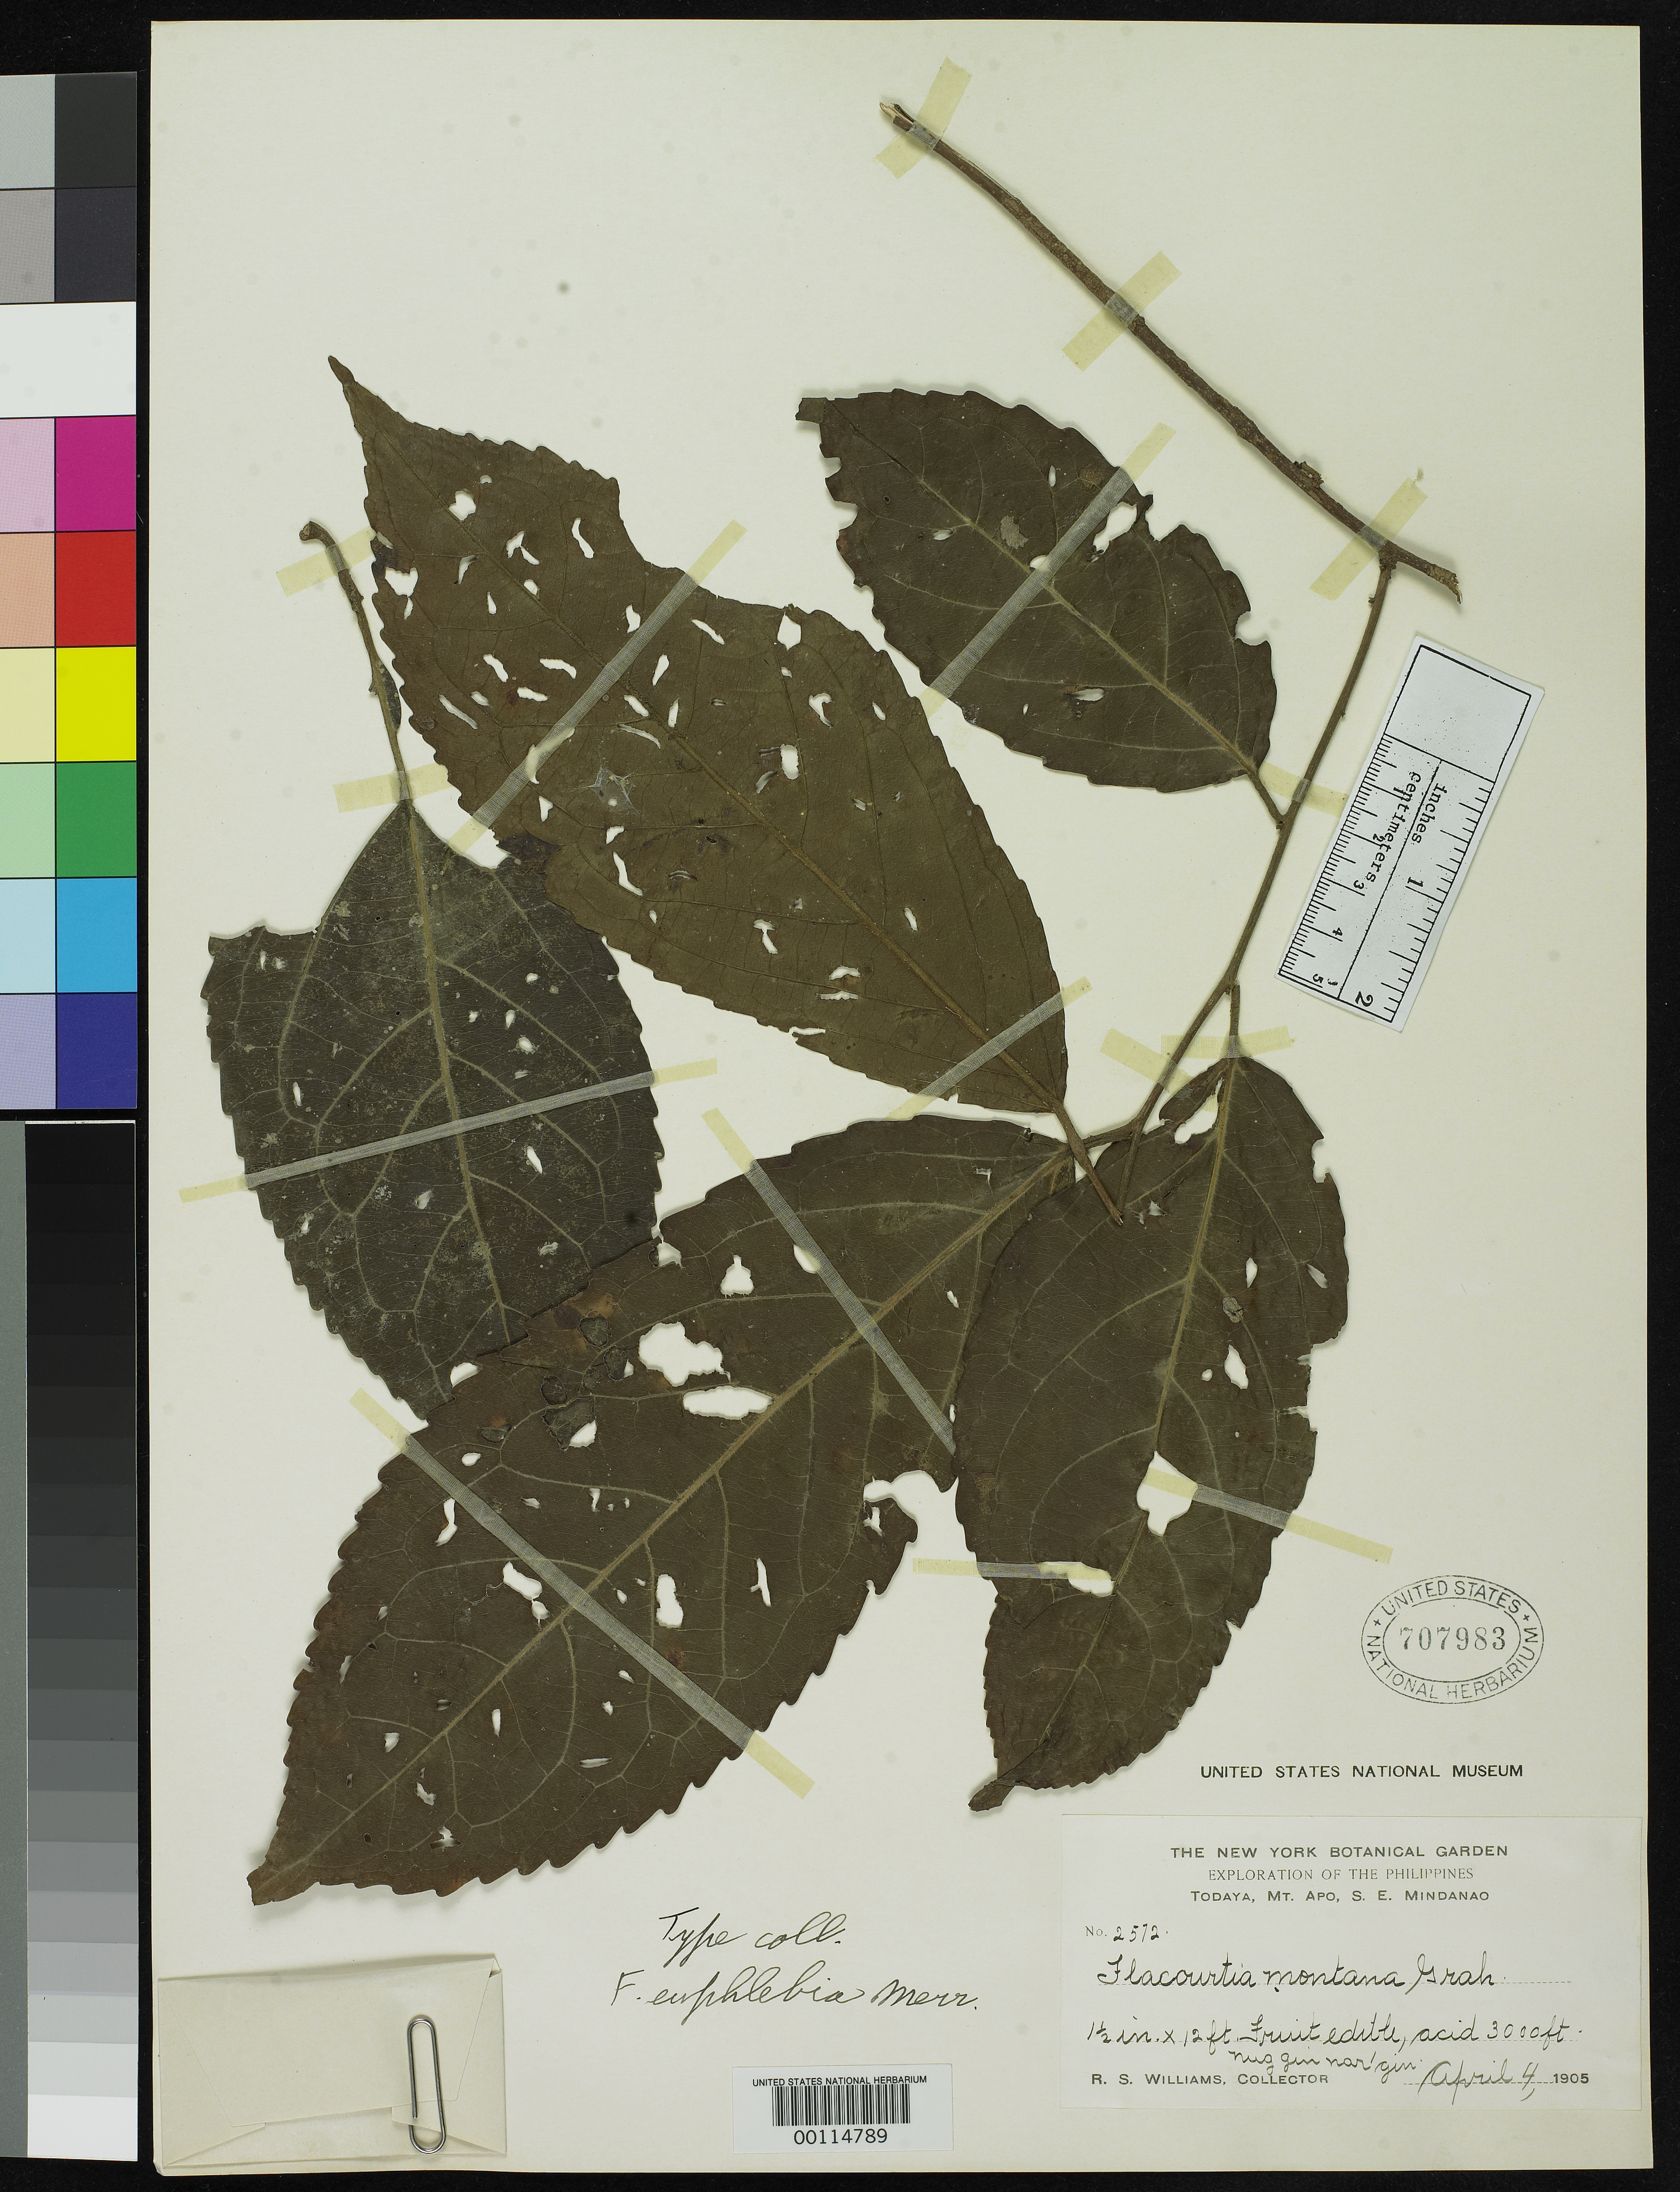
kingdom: Plantae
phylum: Tracheophyta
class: Magnoliopsida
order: Malpighiales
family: Salicaceae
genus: Flacourtia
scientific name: Flacourtia euphlebia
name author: Merr.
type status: Isotype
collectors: R. S. Williams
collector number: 2572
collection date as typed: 04 Apr 1905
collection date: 1905-04-04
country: Philippines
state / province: Davao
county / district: Davao del Sur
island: Mindanao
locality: Todaya (Mt. Apo).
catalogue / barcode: US 707983